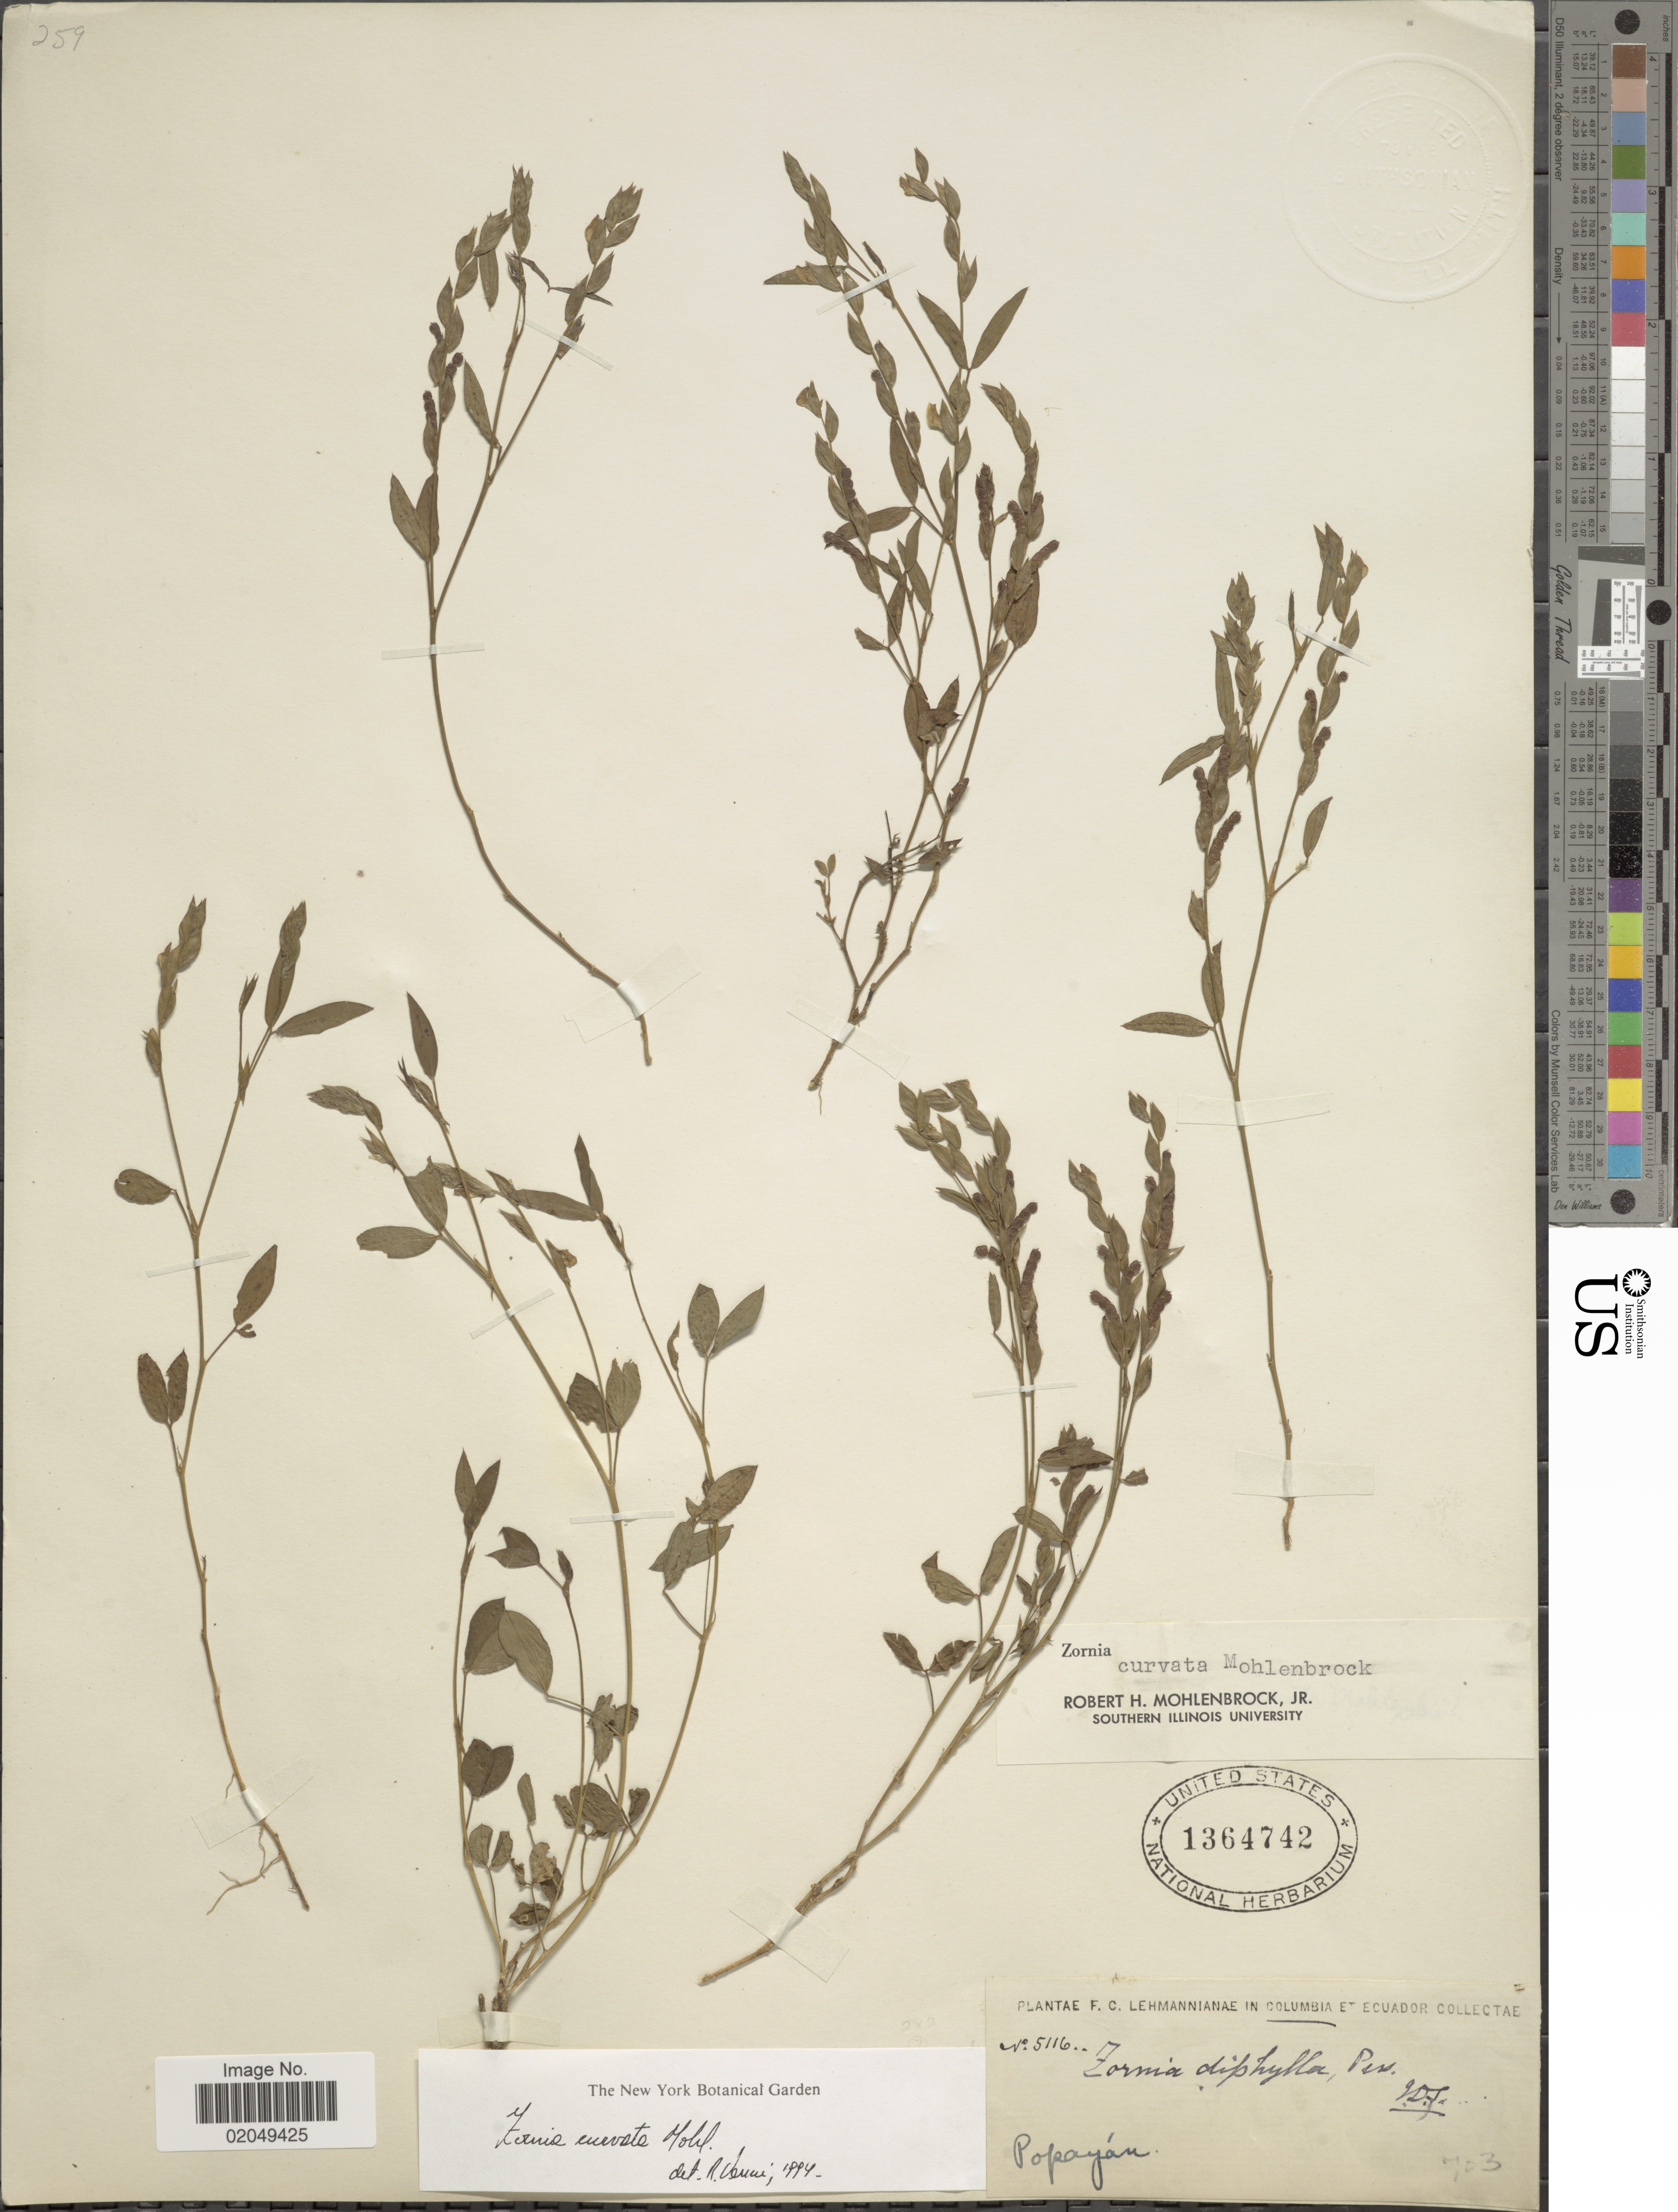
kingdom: Plantae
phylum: Tracheophyta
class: Magnoliopsida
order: Fabales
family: Fabaceae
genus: Zornia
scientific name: Zornia curvata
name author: Mohlenbr.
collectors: F. C. Lehmann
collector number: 5116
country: Colombia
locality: Popayan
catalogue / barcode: US 1364742